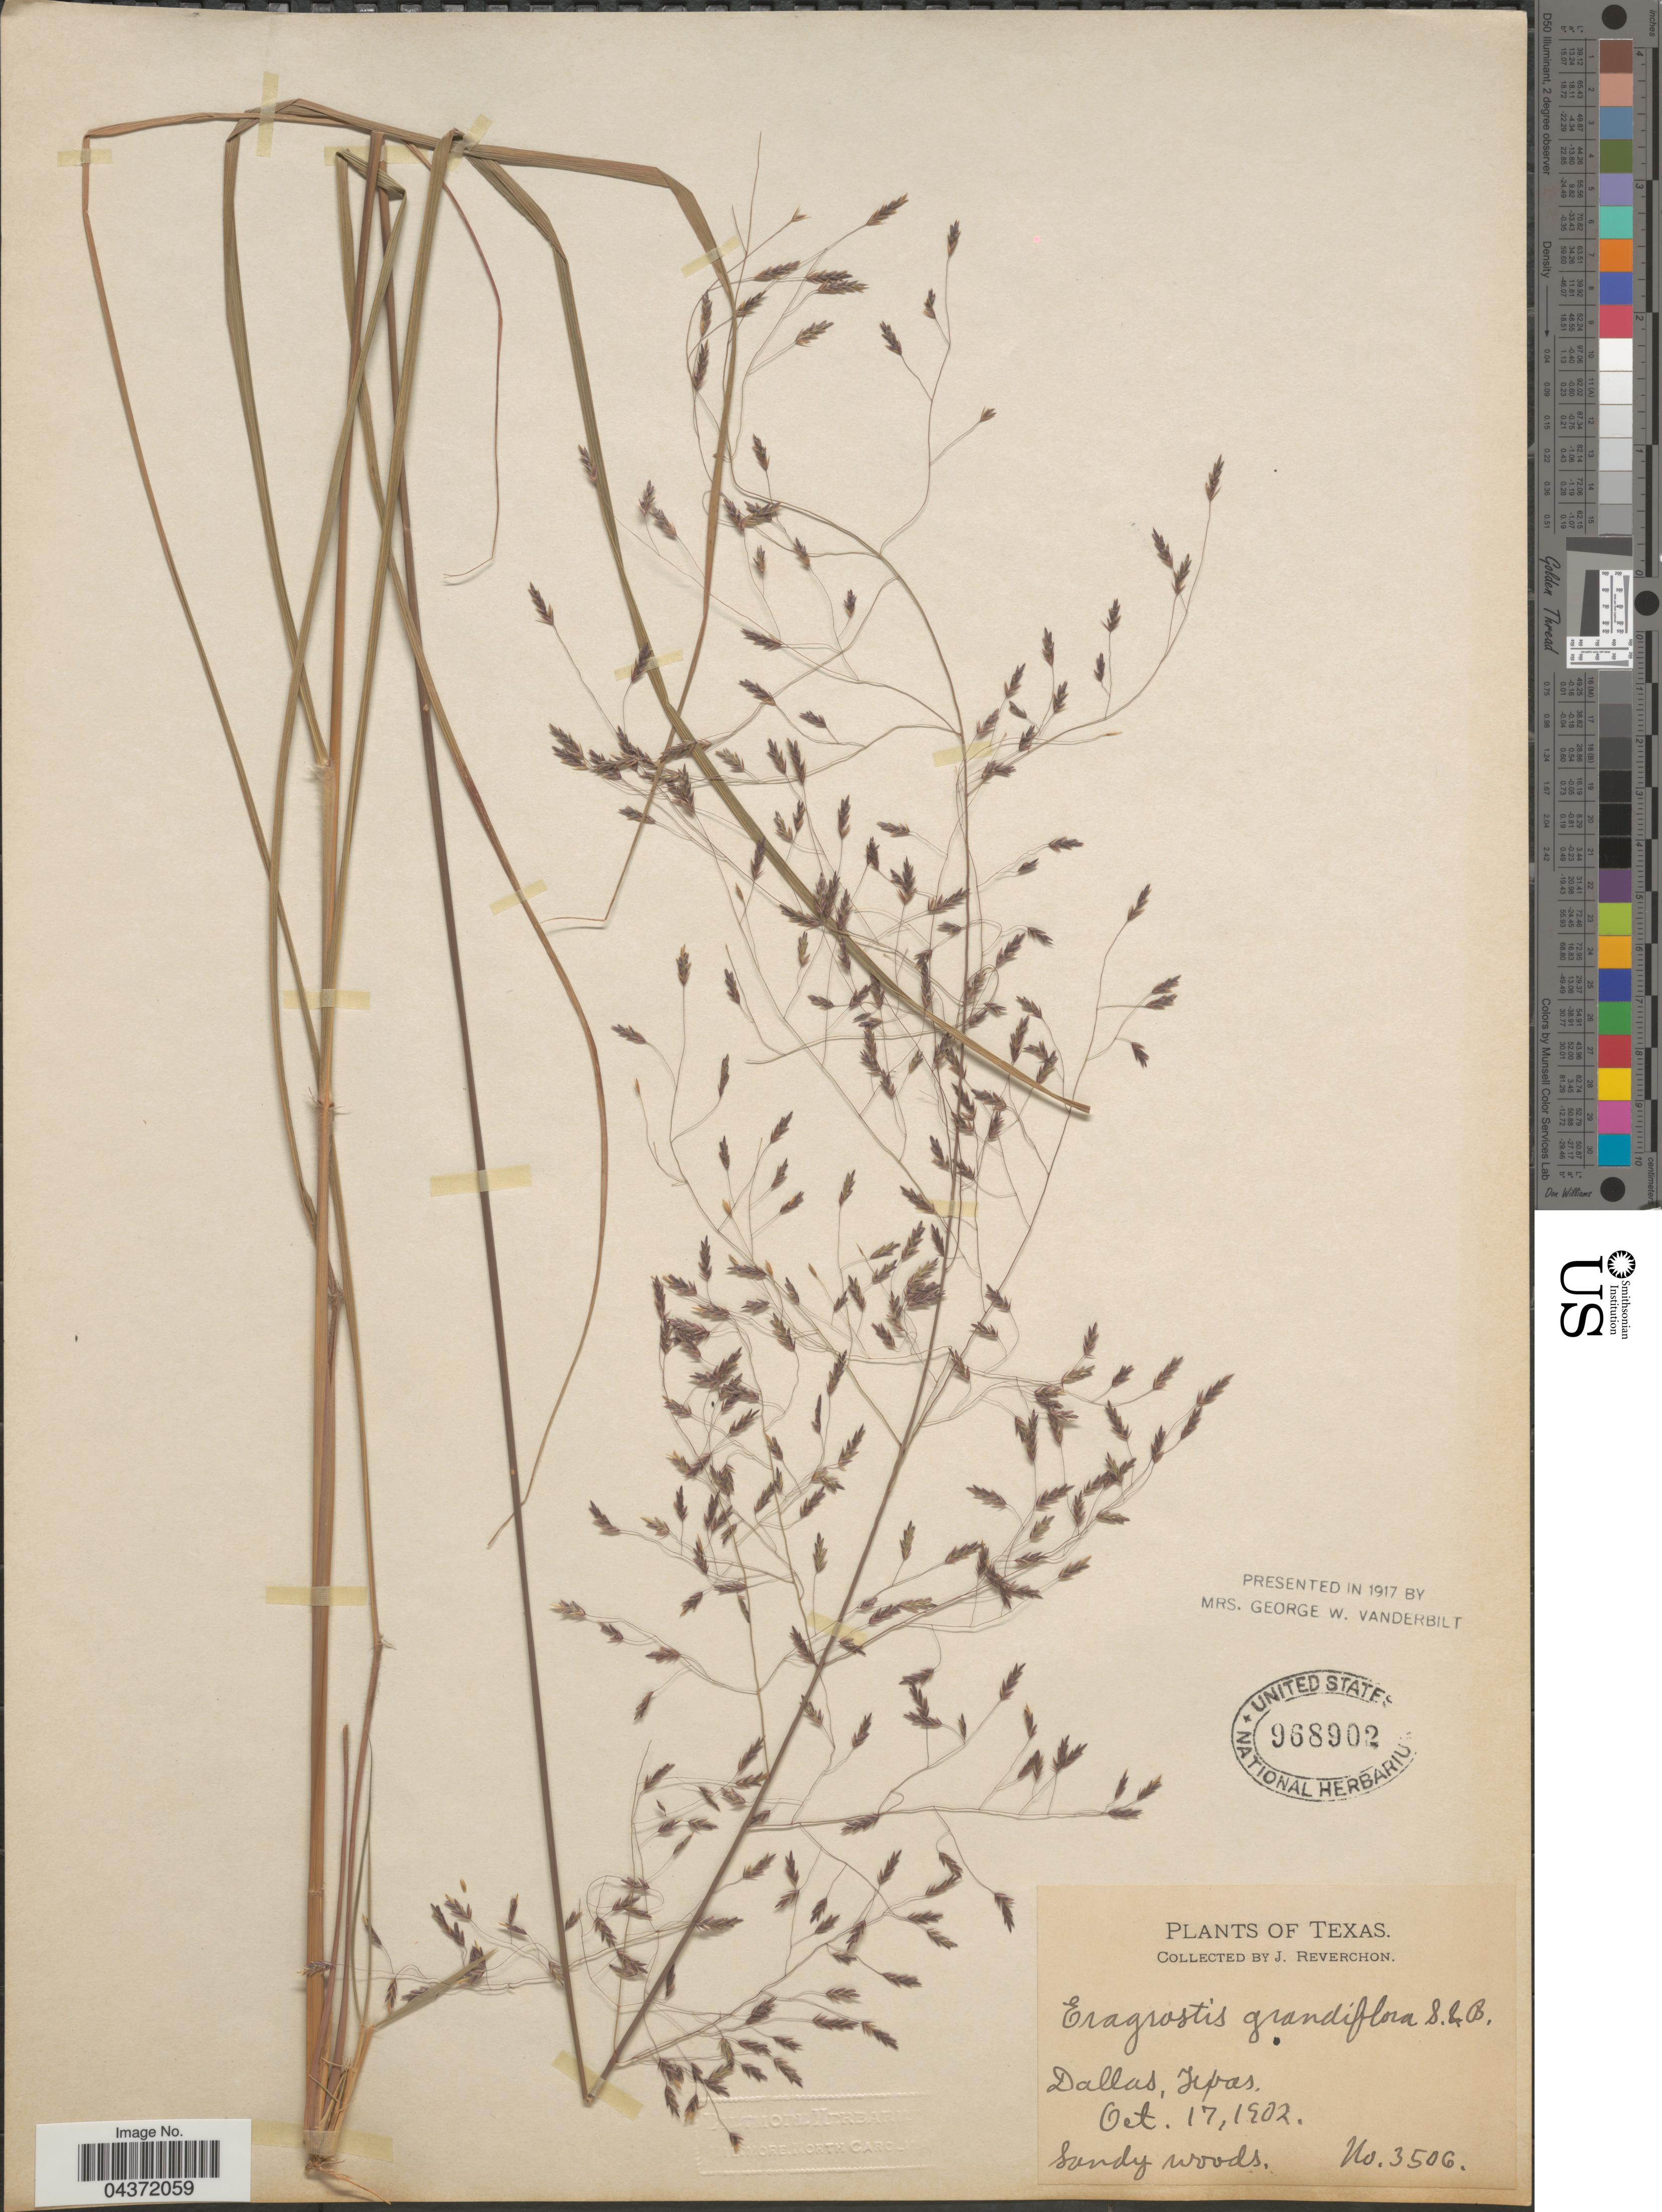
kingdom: Plantae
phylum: Tracheophyta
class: Liliopsida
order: Poales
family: Poaceae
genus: Eragrostis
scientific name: Eragrostis trichodes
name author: (Nutt.) Alph. Wood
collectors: J. Reverchon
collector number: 3506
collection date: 1902-10-17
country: United States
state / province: Texas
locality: Dallas.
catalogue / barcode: US 968902